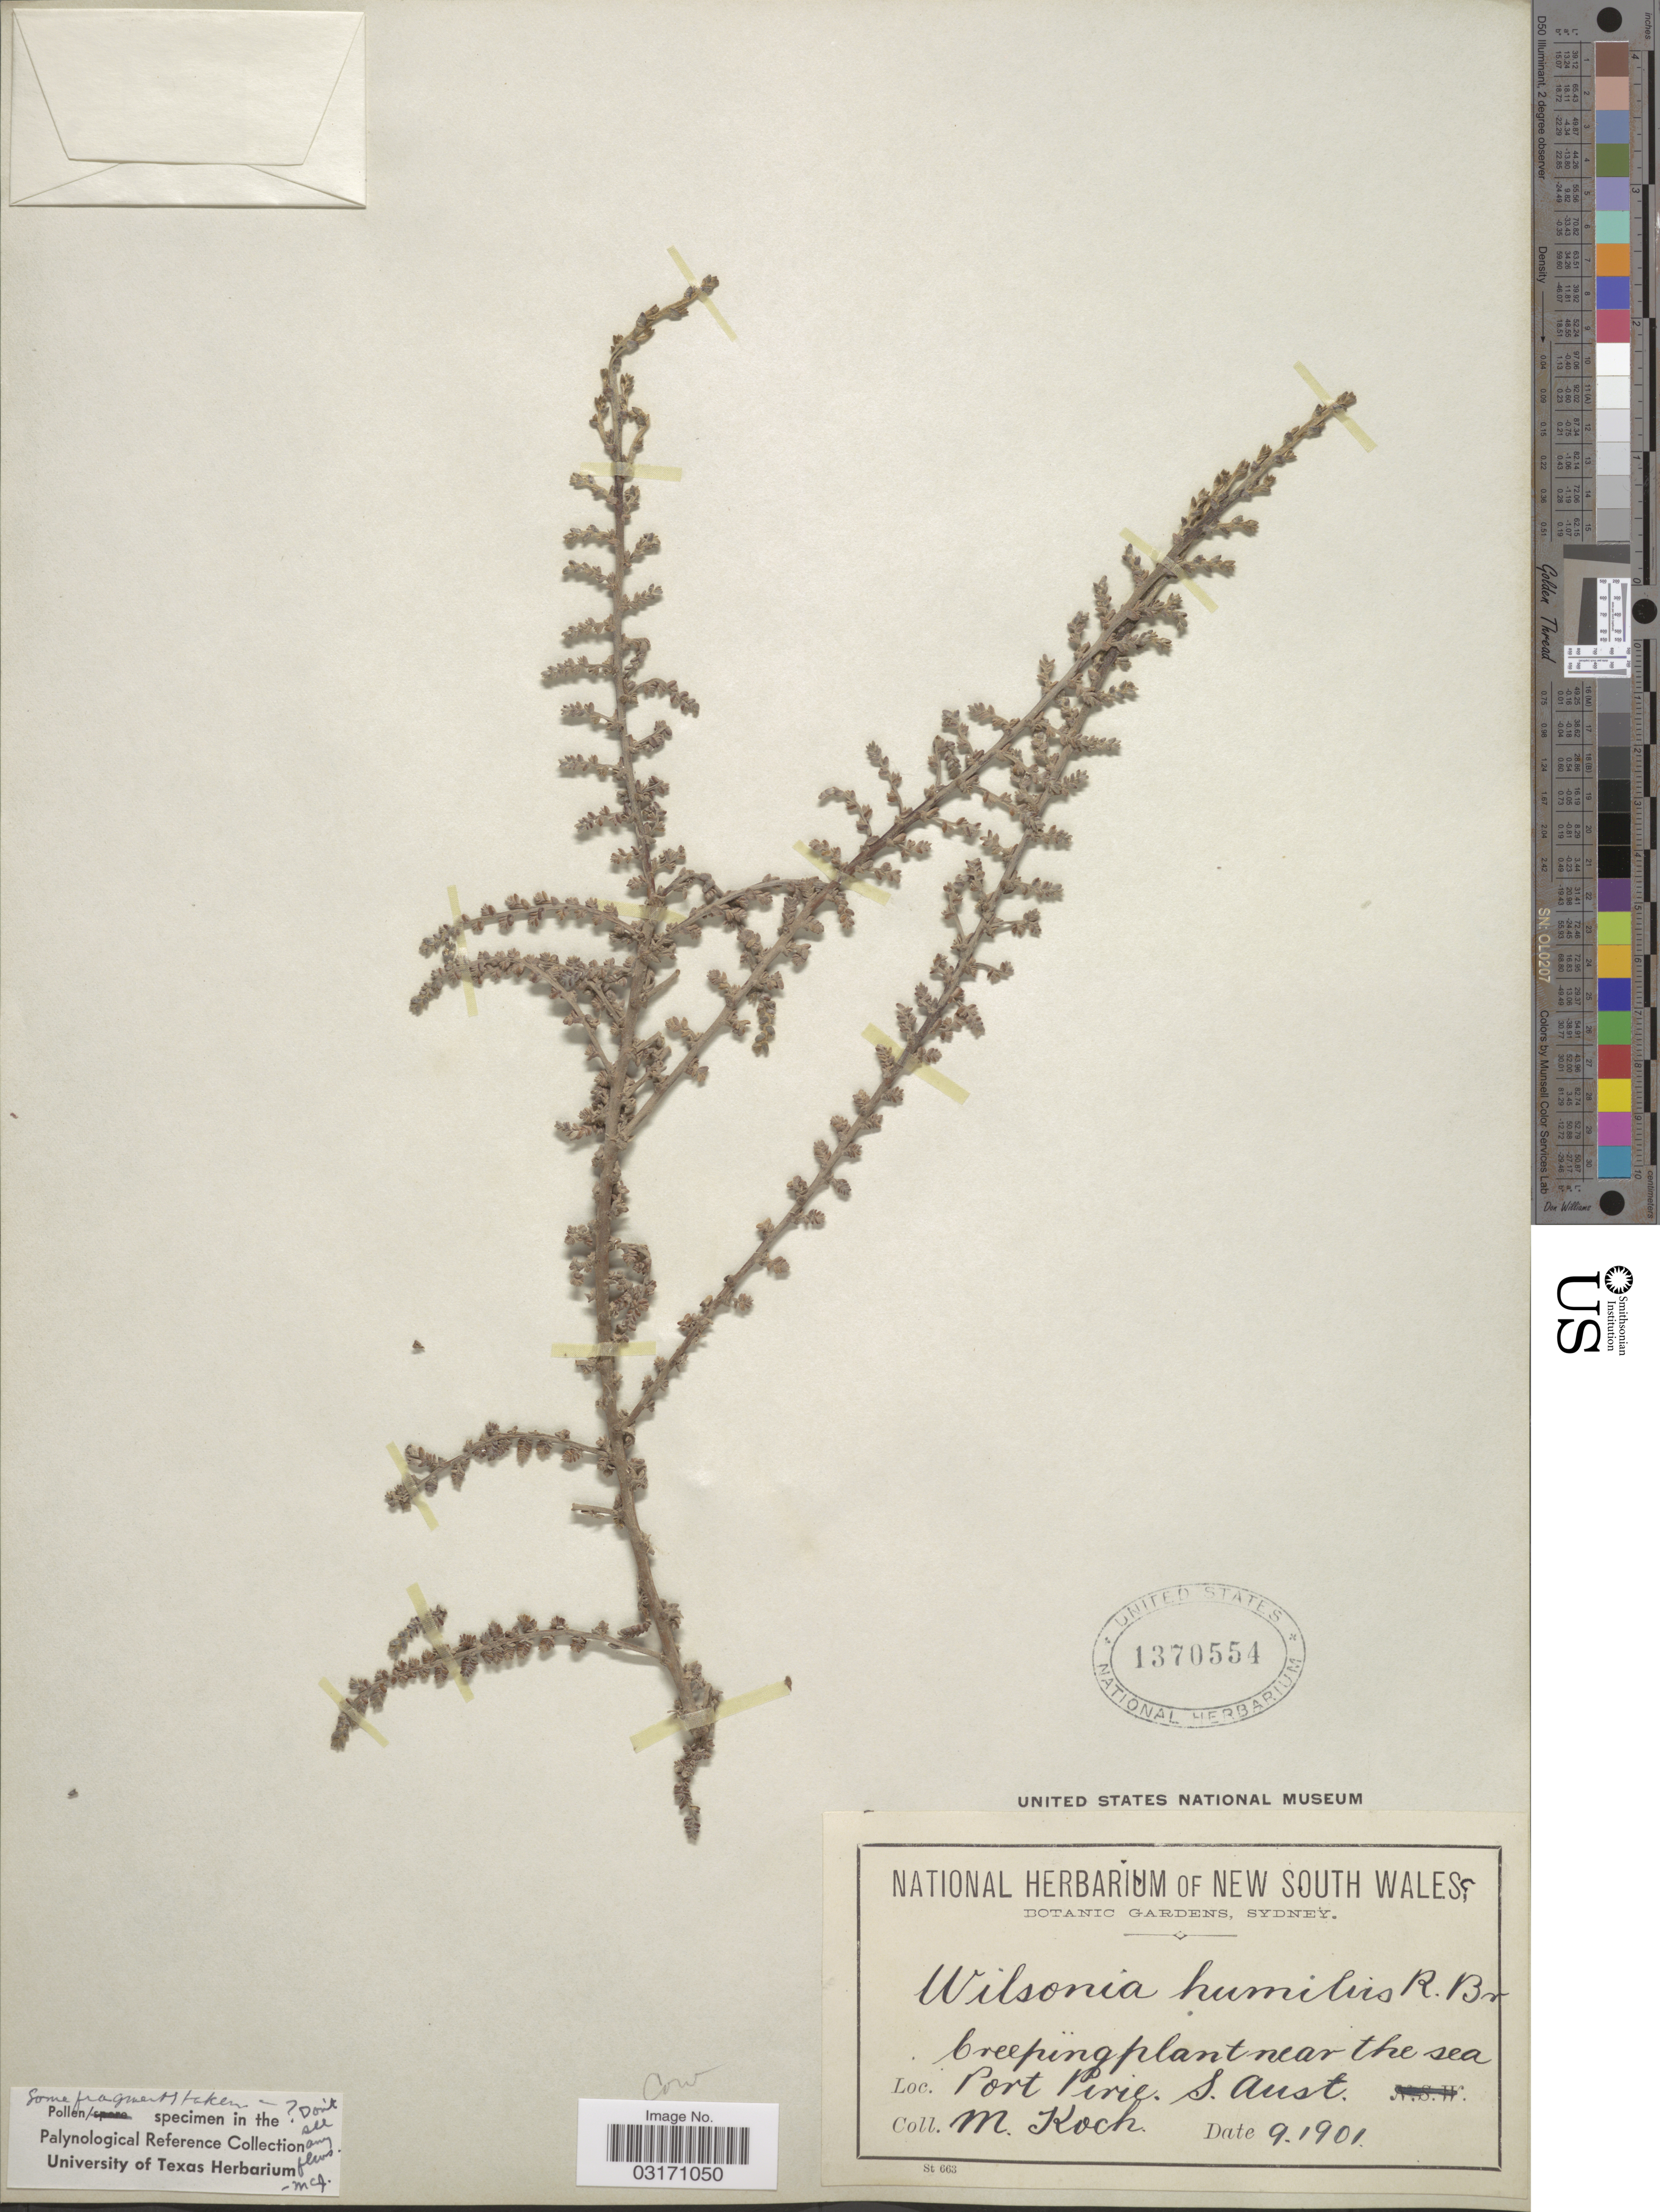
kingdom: Plantae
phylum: Tracheophyta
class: Magnoliopsida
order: Solanales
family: Convolvulaceae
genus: Wilsonia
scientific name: Wilsonia humilis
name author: R. Br.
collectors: M. Koch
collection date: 1901-09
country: Australia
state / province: South Australia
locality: Creeping plant near the sea Port Pirie.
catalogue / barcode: US 1370554